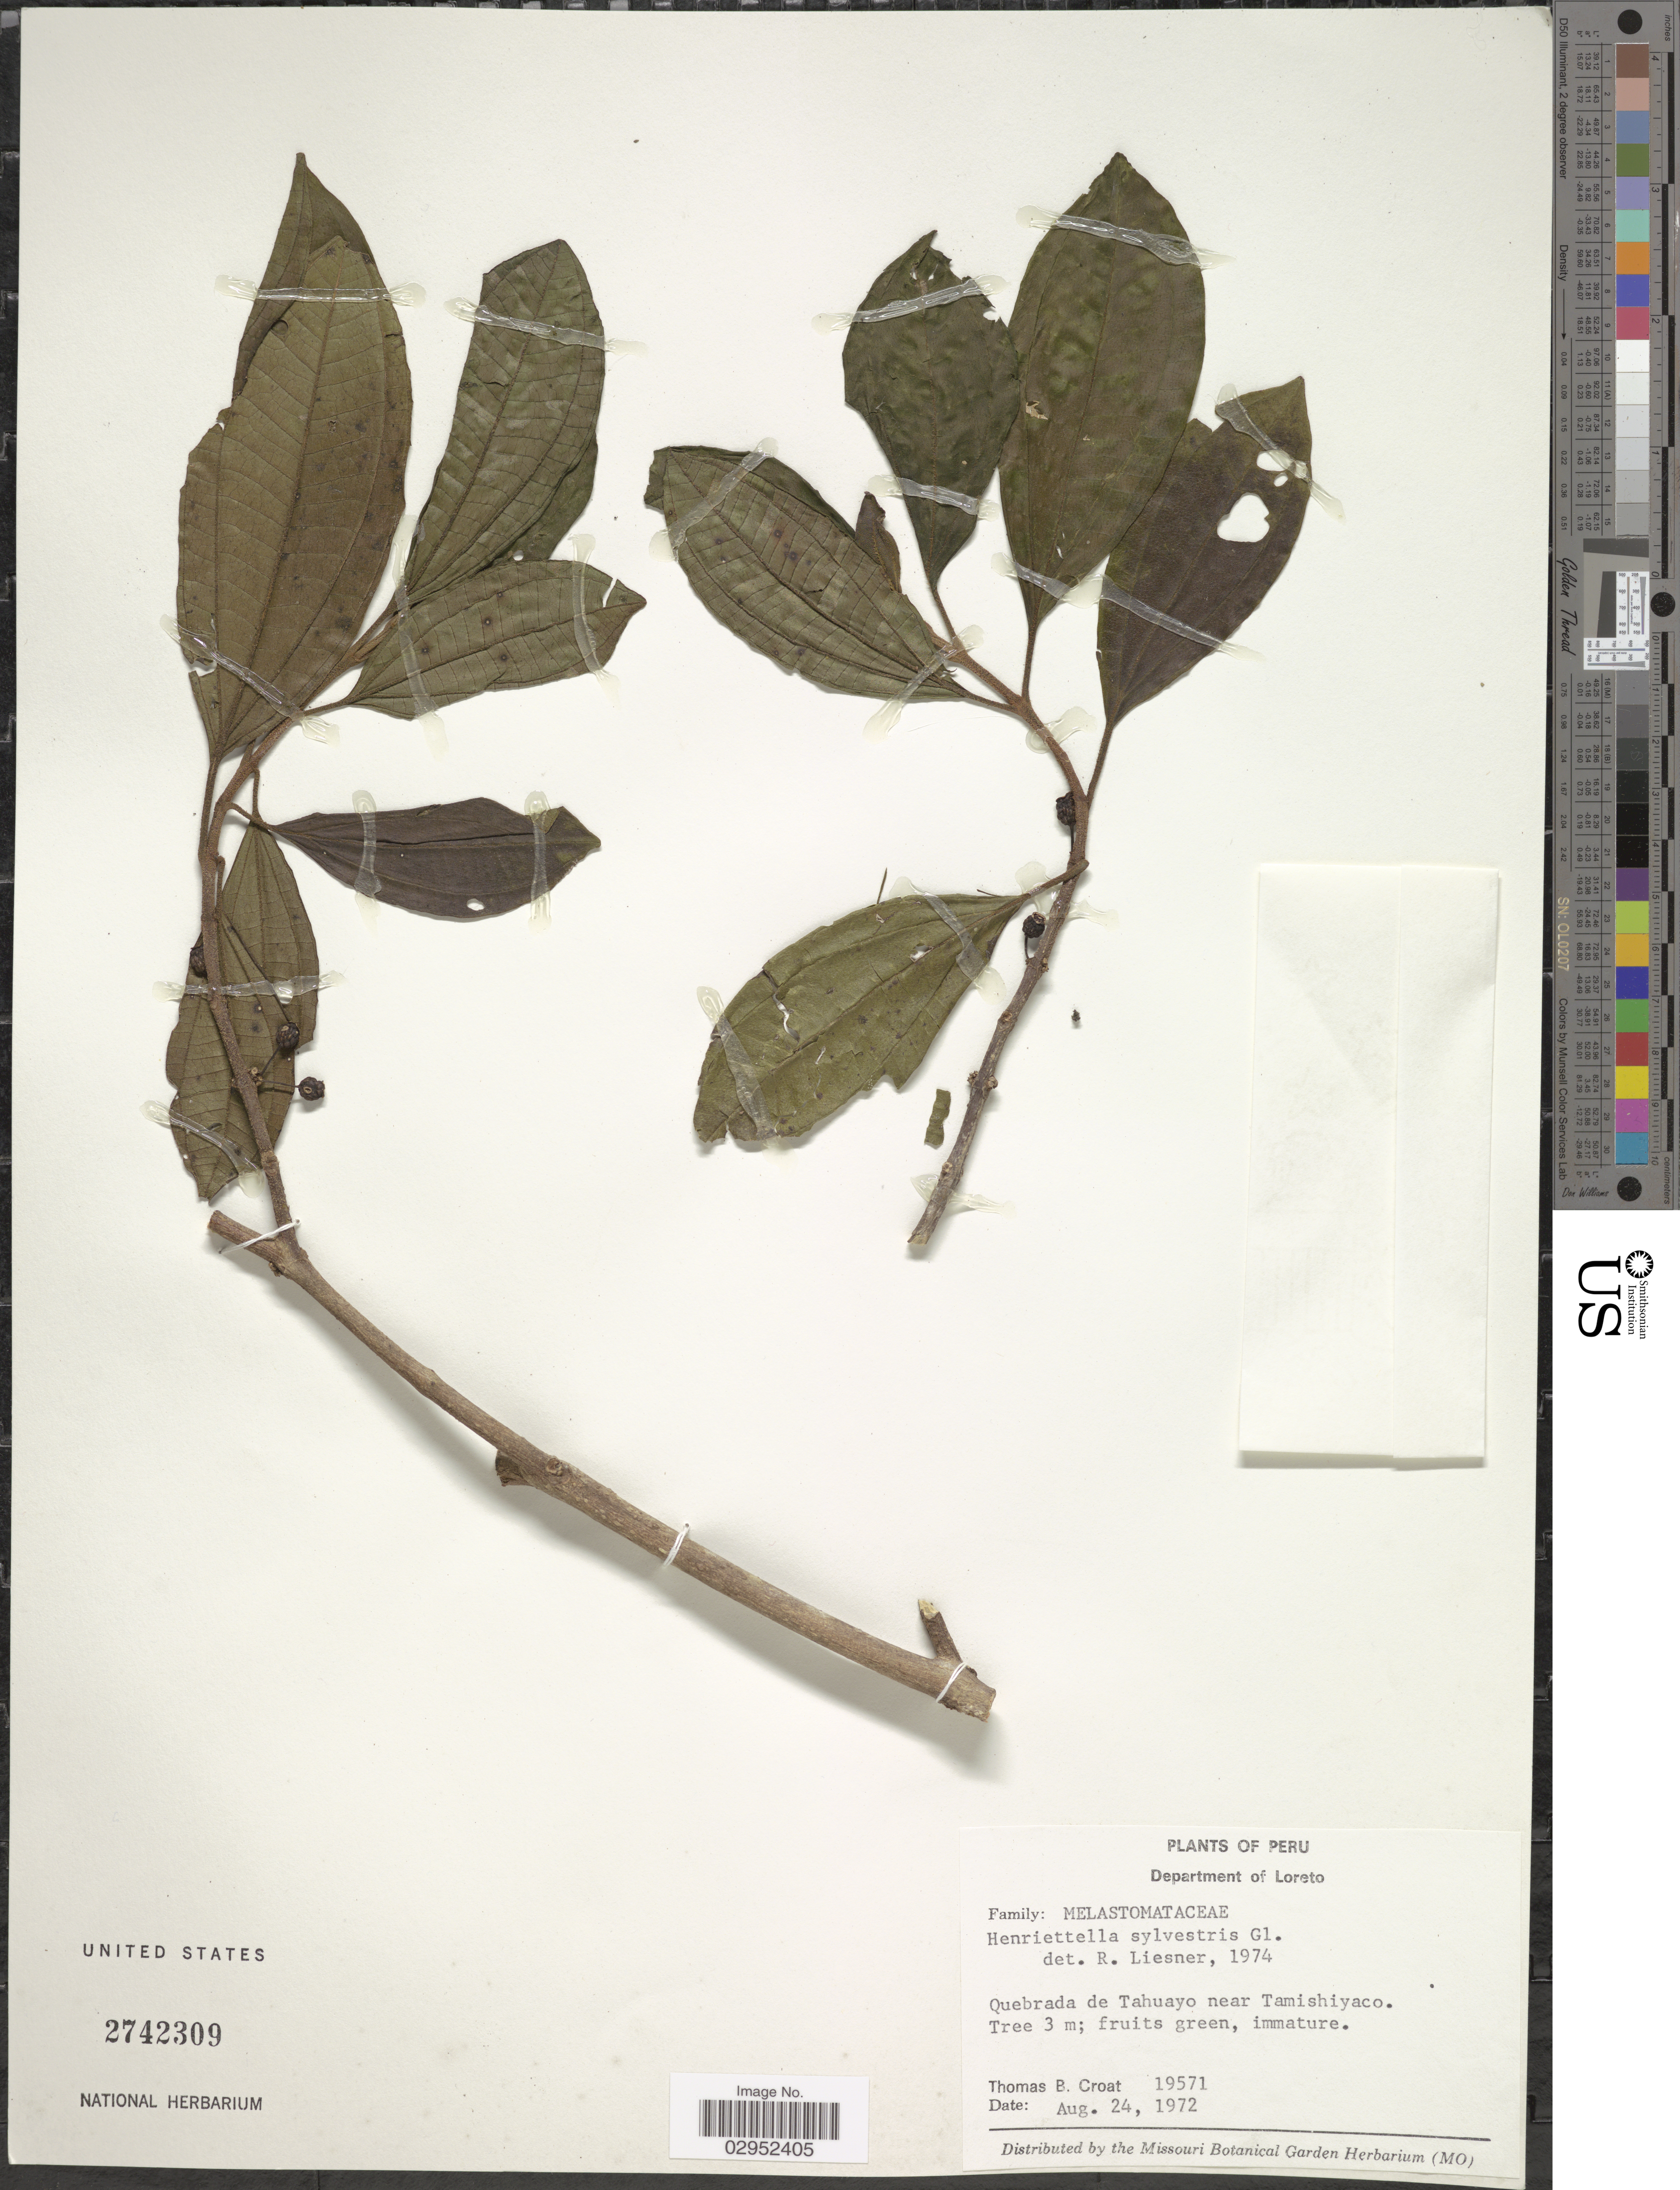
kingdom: Plantae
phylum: Tracheophyta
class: Magnoliopsida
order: Myrtales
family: Melastomataceae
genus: Henriettea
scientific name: Henriettea fascicularis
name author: (Sw.) M. Gómez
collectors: T. B. Croat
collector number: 19571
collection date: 1972-08-24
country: Peru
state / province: Loreto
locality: Department of Loreto. Quebrada de Tahuayo near Tamishiyaco.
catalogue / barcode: US 2742309